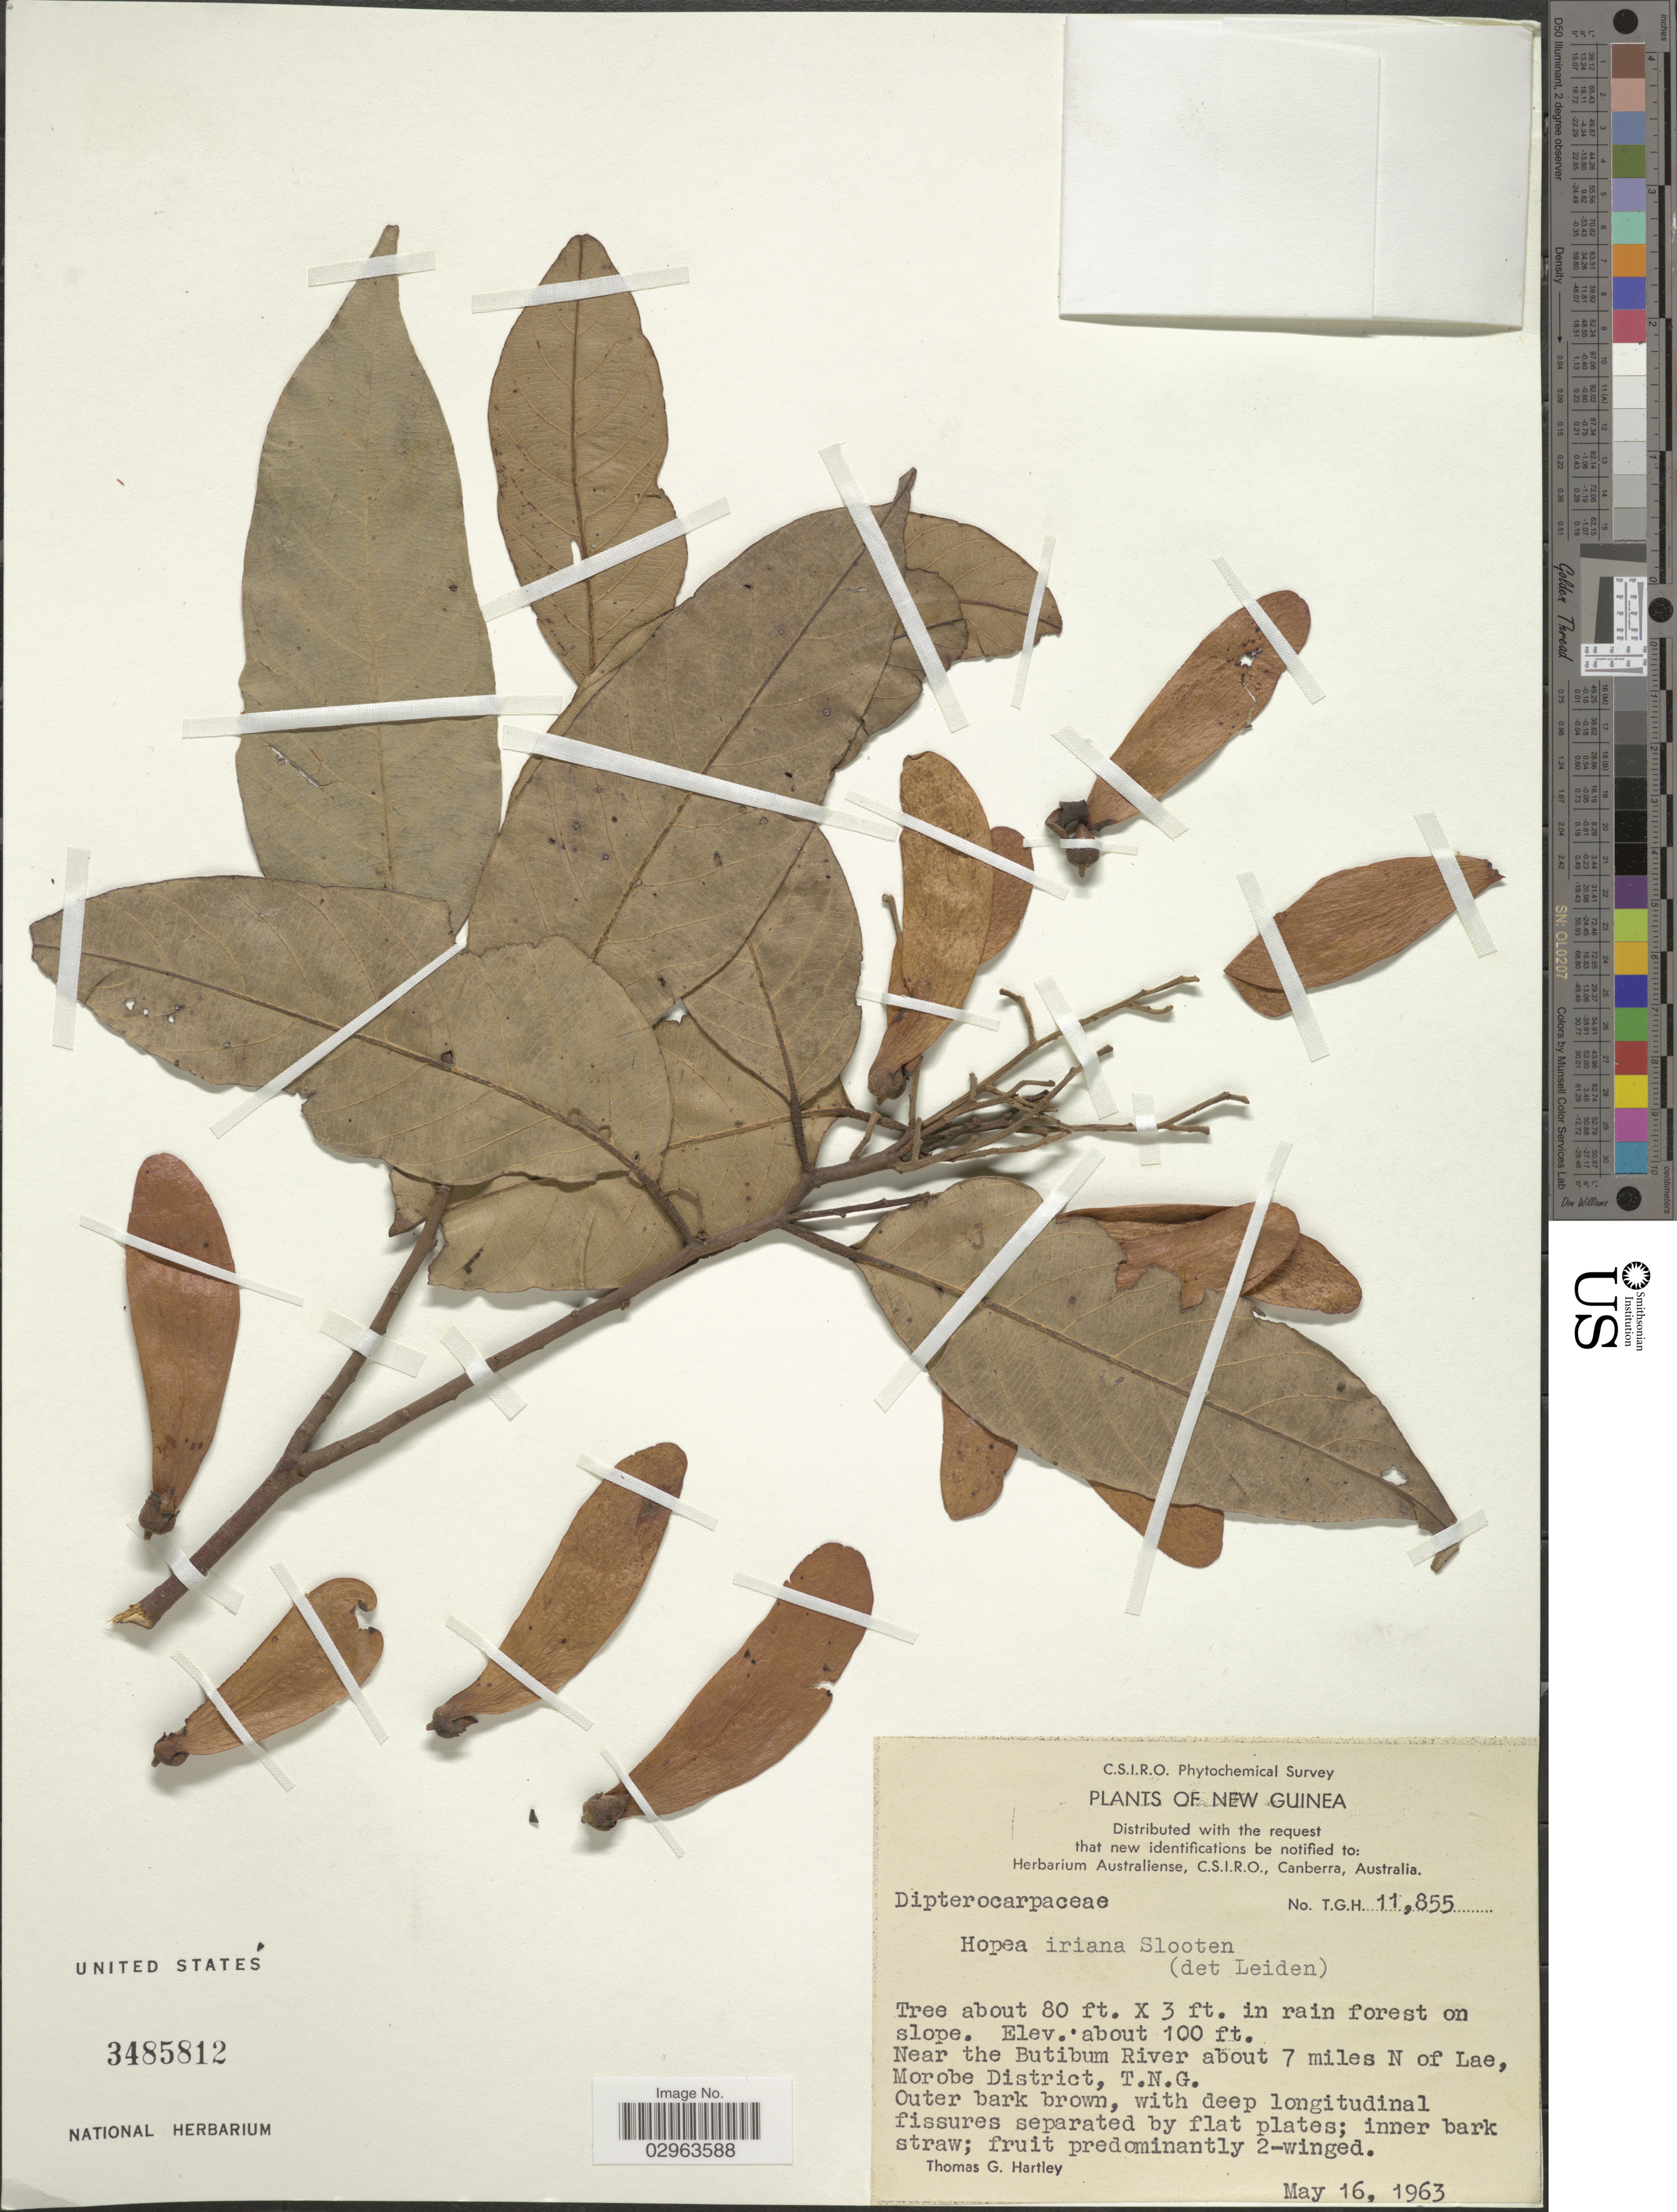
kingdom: Plantae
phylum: Tracheophyta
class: Magnoliopsida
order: Malvales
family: Dipterocarpaceae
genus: Hopea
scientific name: Hopea iriana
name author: Slooten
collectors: T. G. Hartley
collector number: T.G.H. 11855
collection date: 1963-05-16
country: Papua New Guinea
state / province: Morobe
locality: New Guinea. Near the Butibum River about 7 miles N of Lae, Morobe District, T.N.G.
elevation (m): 30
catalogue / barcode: US 3485812